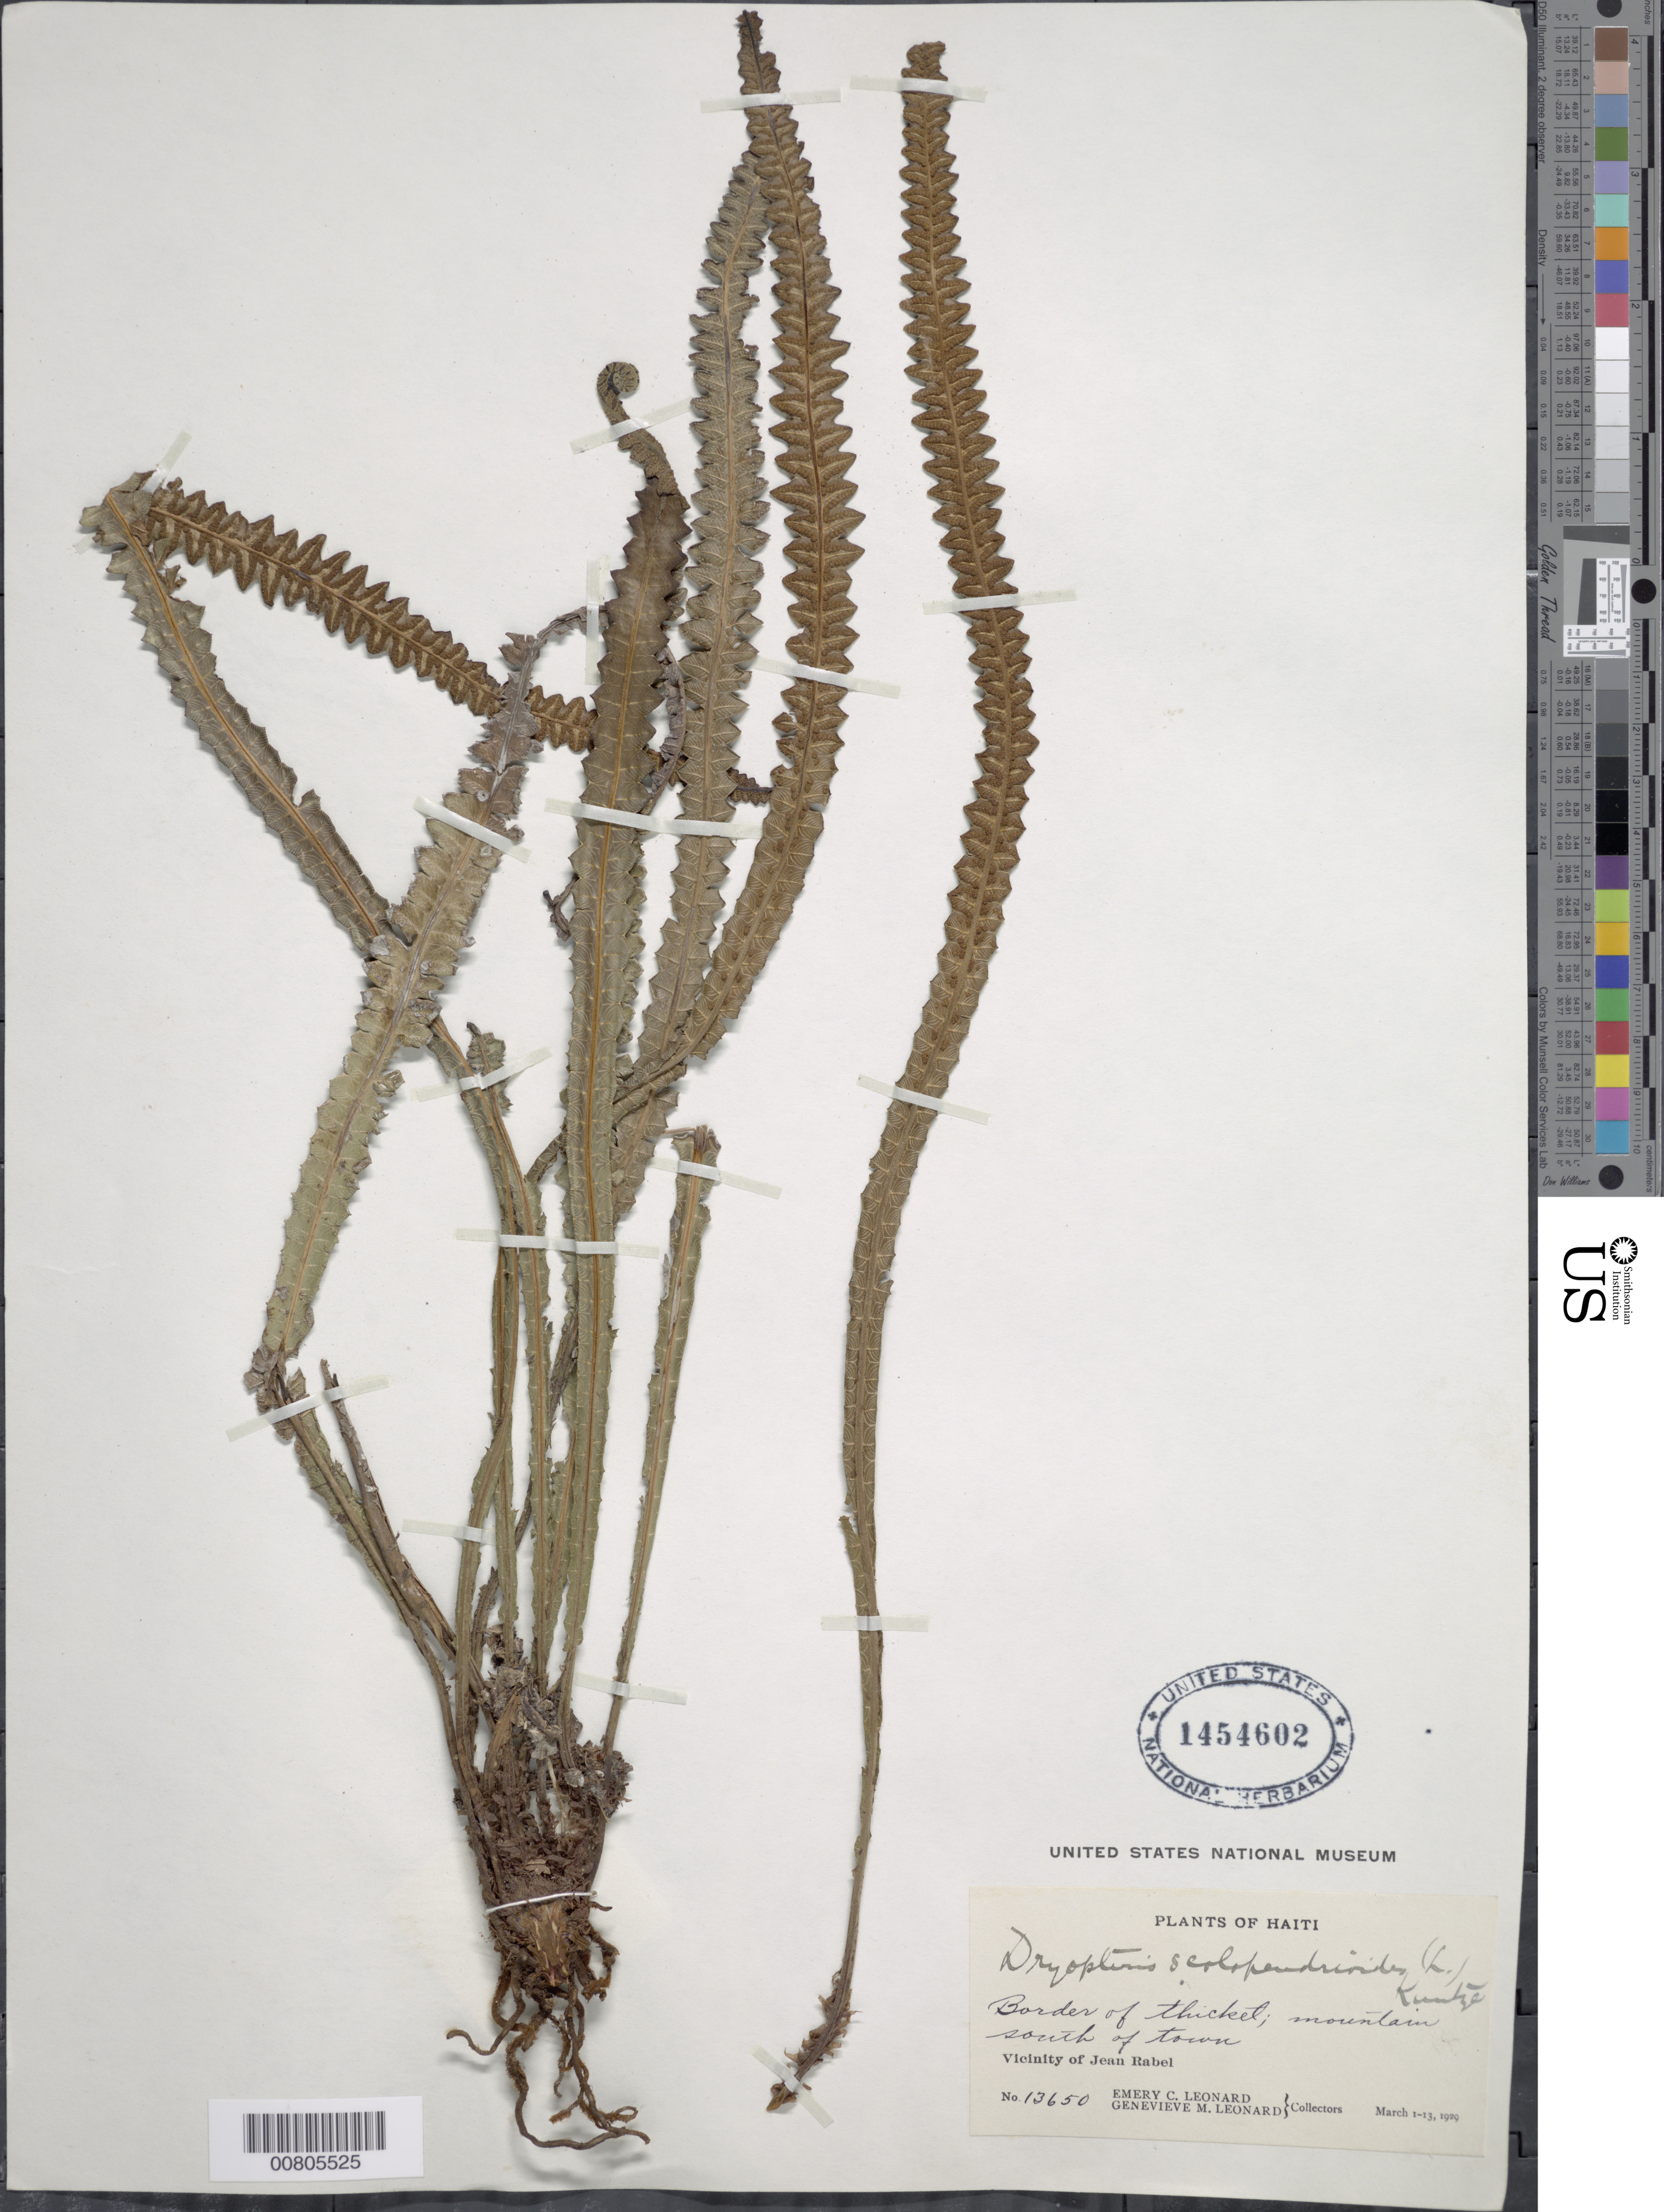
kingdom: Plantae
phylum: Tracheophyta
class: Polypodiopsida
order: Polypodiales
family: Thelypteridaceae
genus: Goniopteris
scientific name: Goniopteris scolopendrioides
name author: (L.) C. Presl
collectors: E. C. Leonard & G. M. Leonard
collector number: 13650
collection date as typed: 01 Mar 1929 to 13 Mar 1929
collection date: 1929-03-01/1929-03-13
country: Haiti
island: Hispaniola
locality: Jean Rabel, S of town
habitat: Mountain, border of thicket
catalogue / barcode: US 1454602